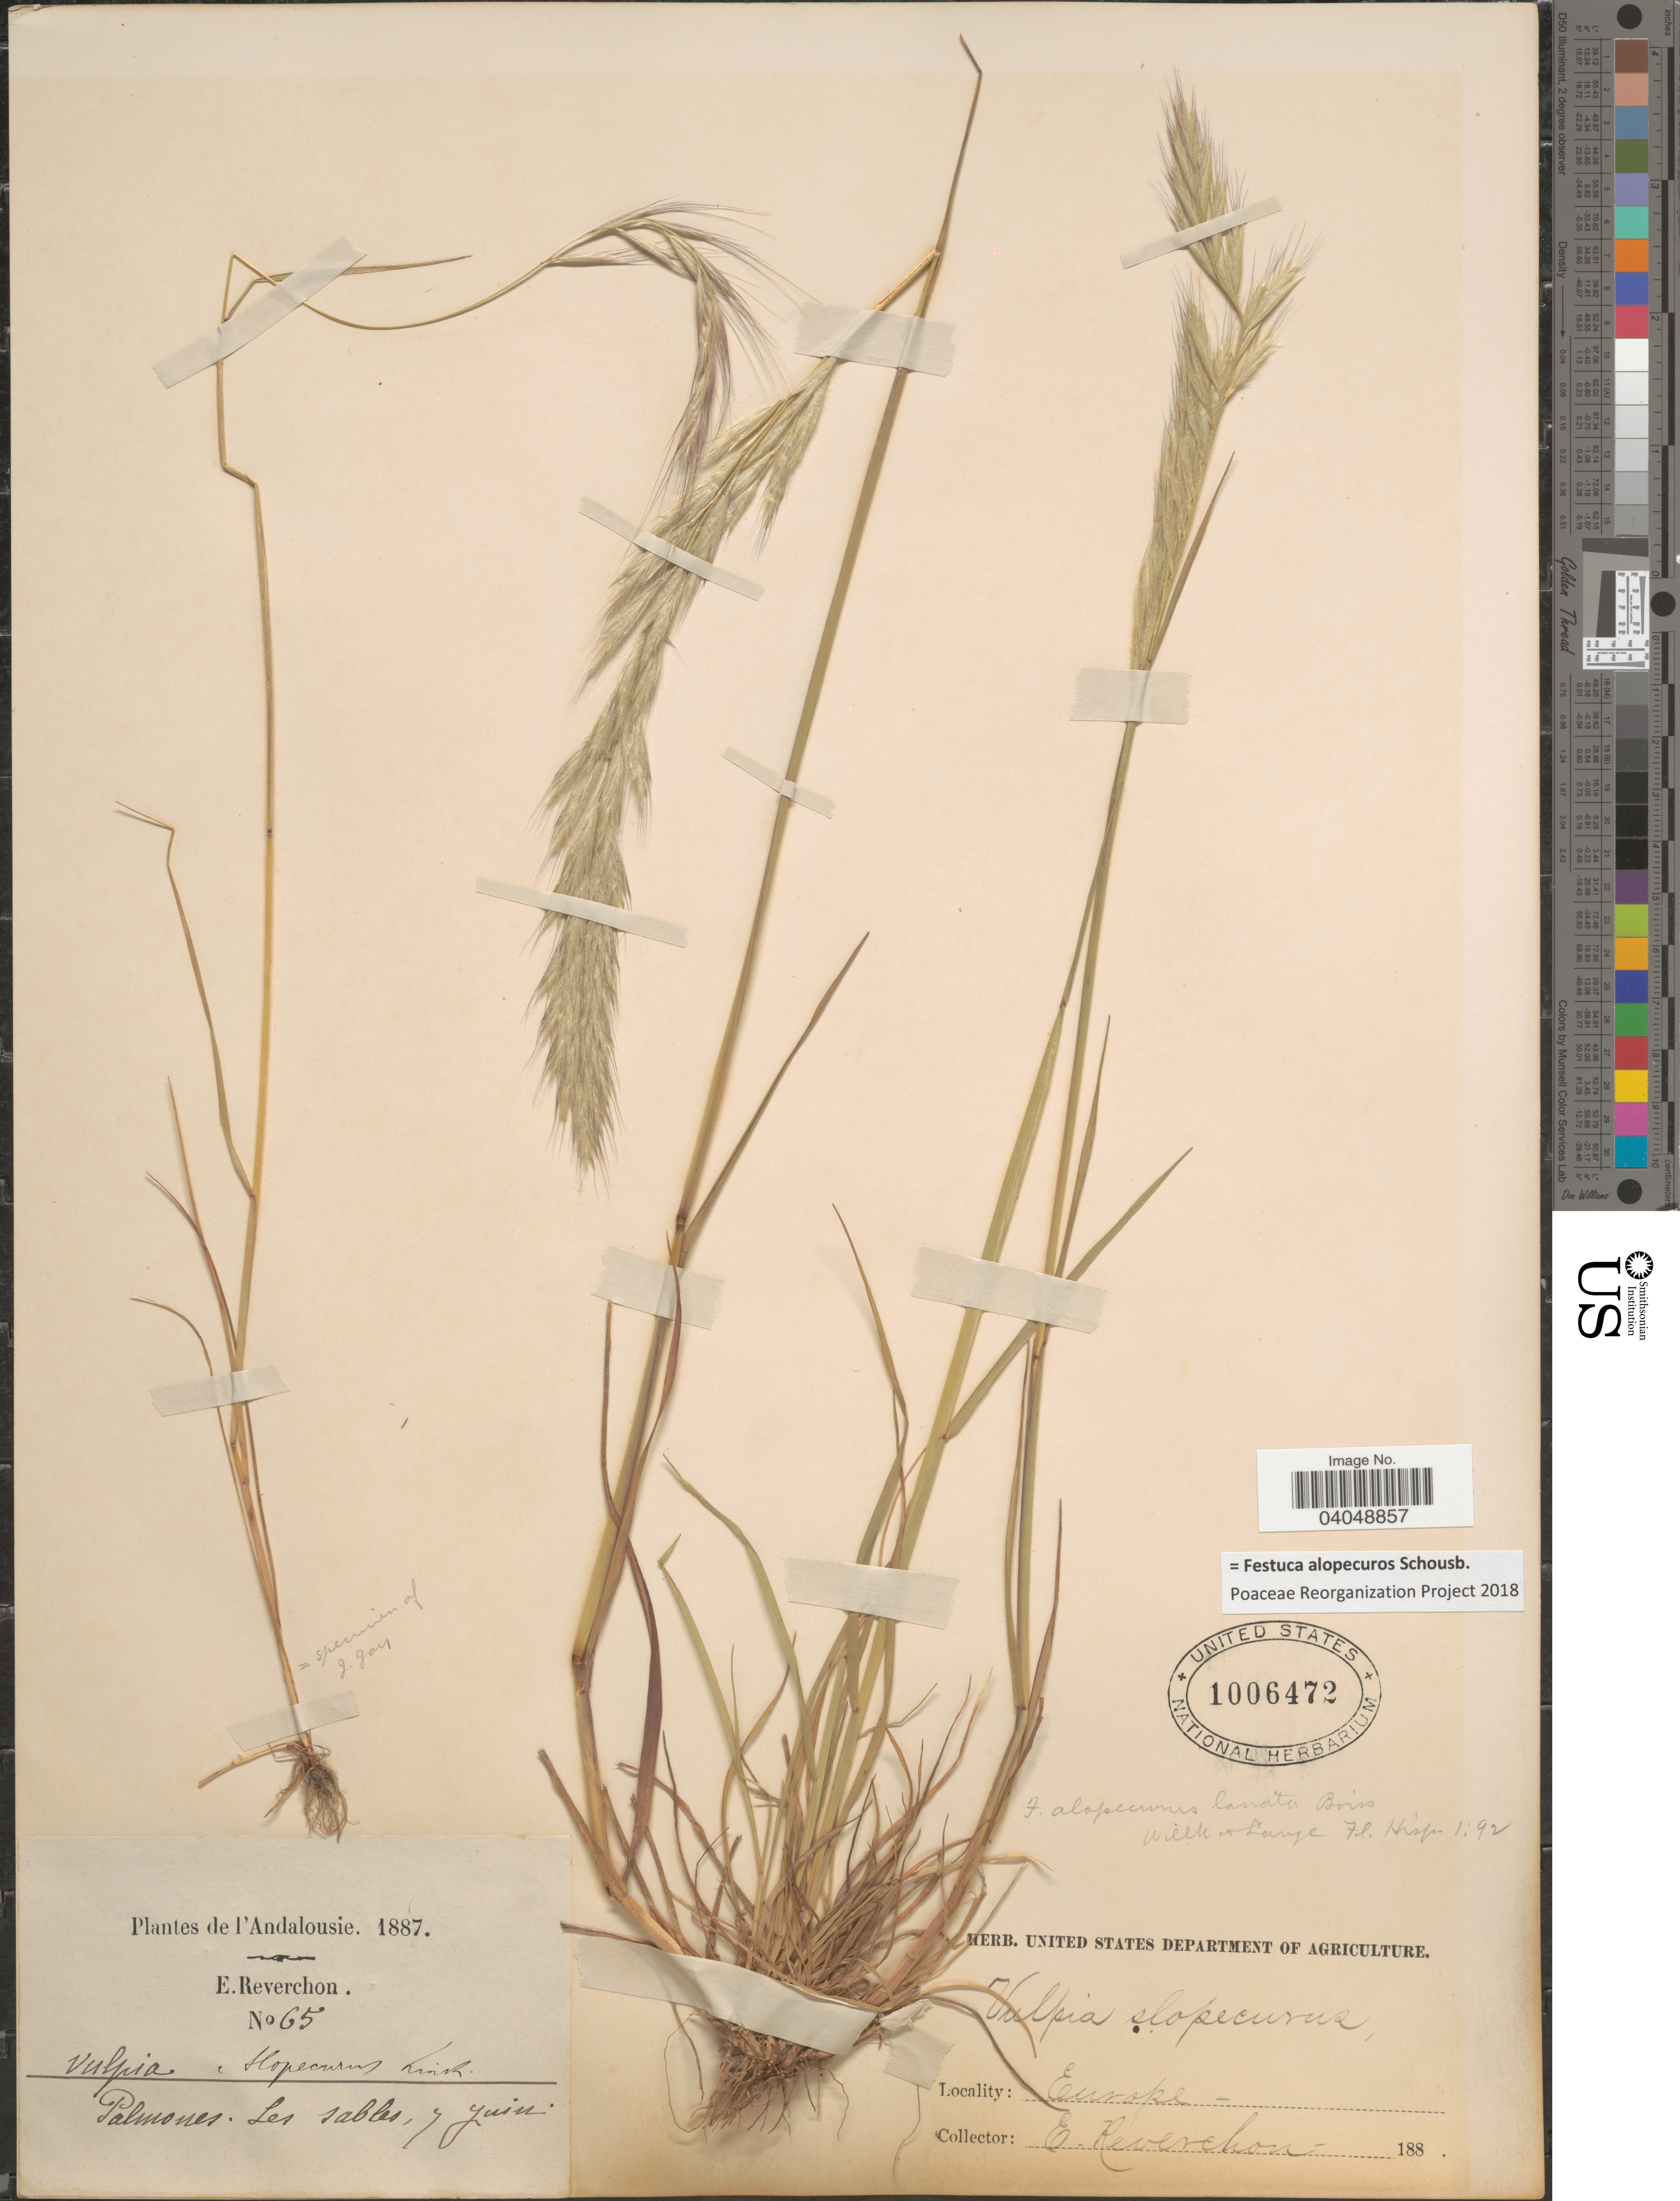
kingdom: Plantae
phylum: Tracheophyta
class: Liliopsida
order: Poales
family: Poaceae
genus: Festuca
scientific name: Festuca alopecuros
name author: Schousb.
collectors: E. Reverchon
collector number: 65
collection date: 1887-06-07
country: Spain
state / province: Andalucía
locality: Andalousie. Palmones. Les sables.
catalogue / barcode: US 1006472